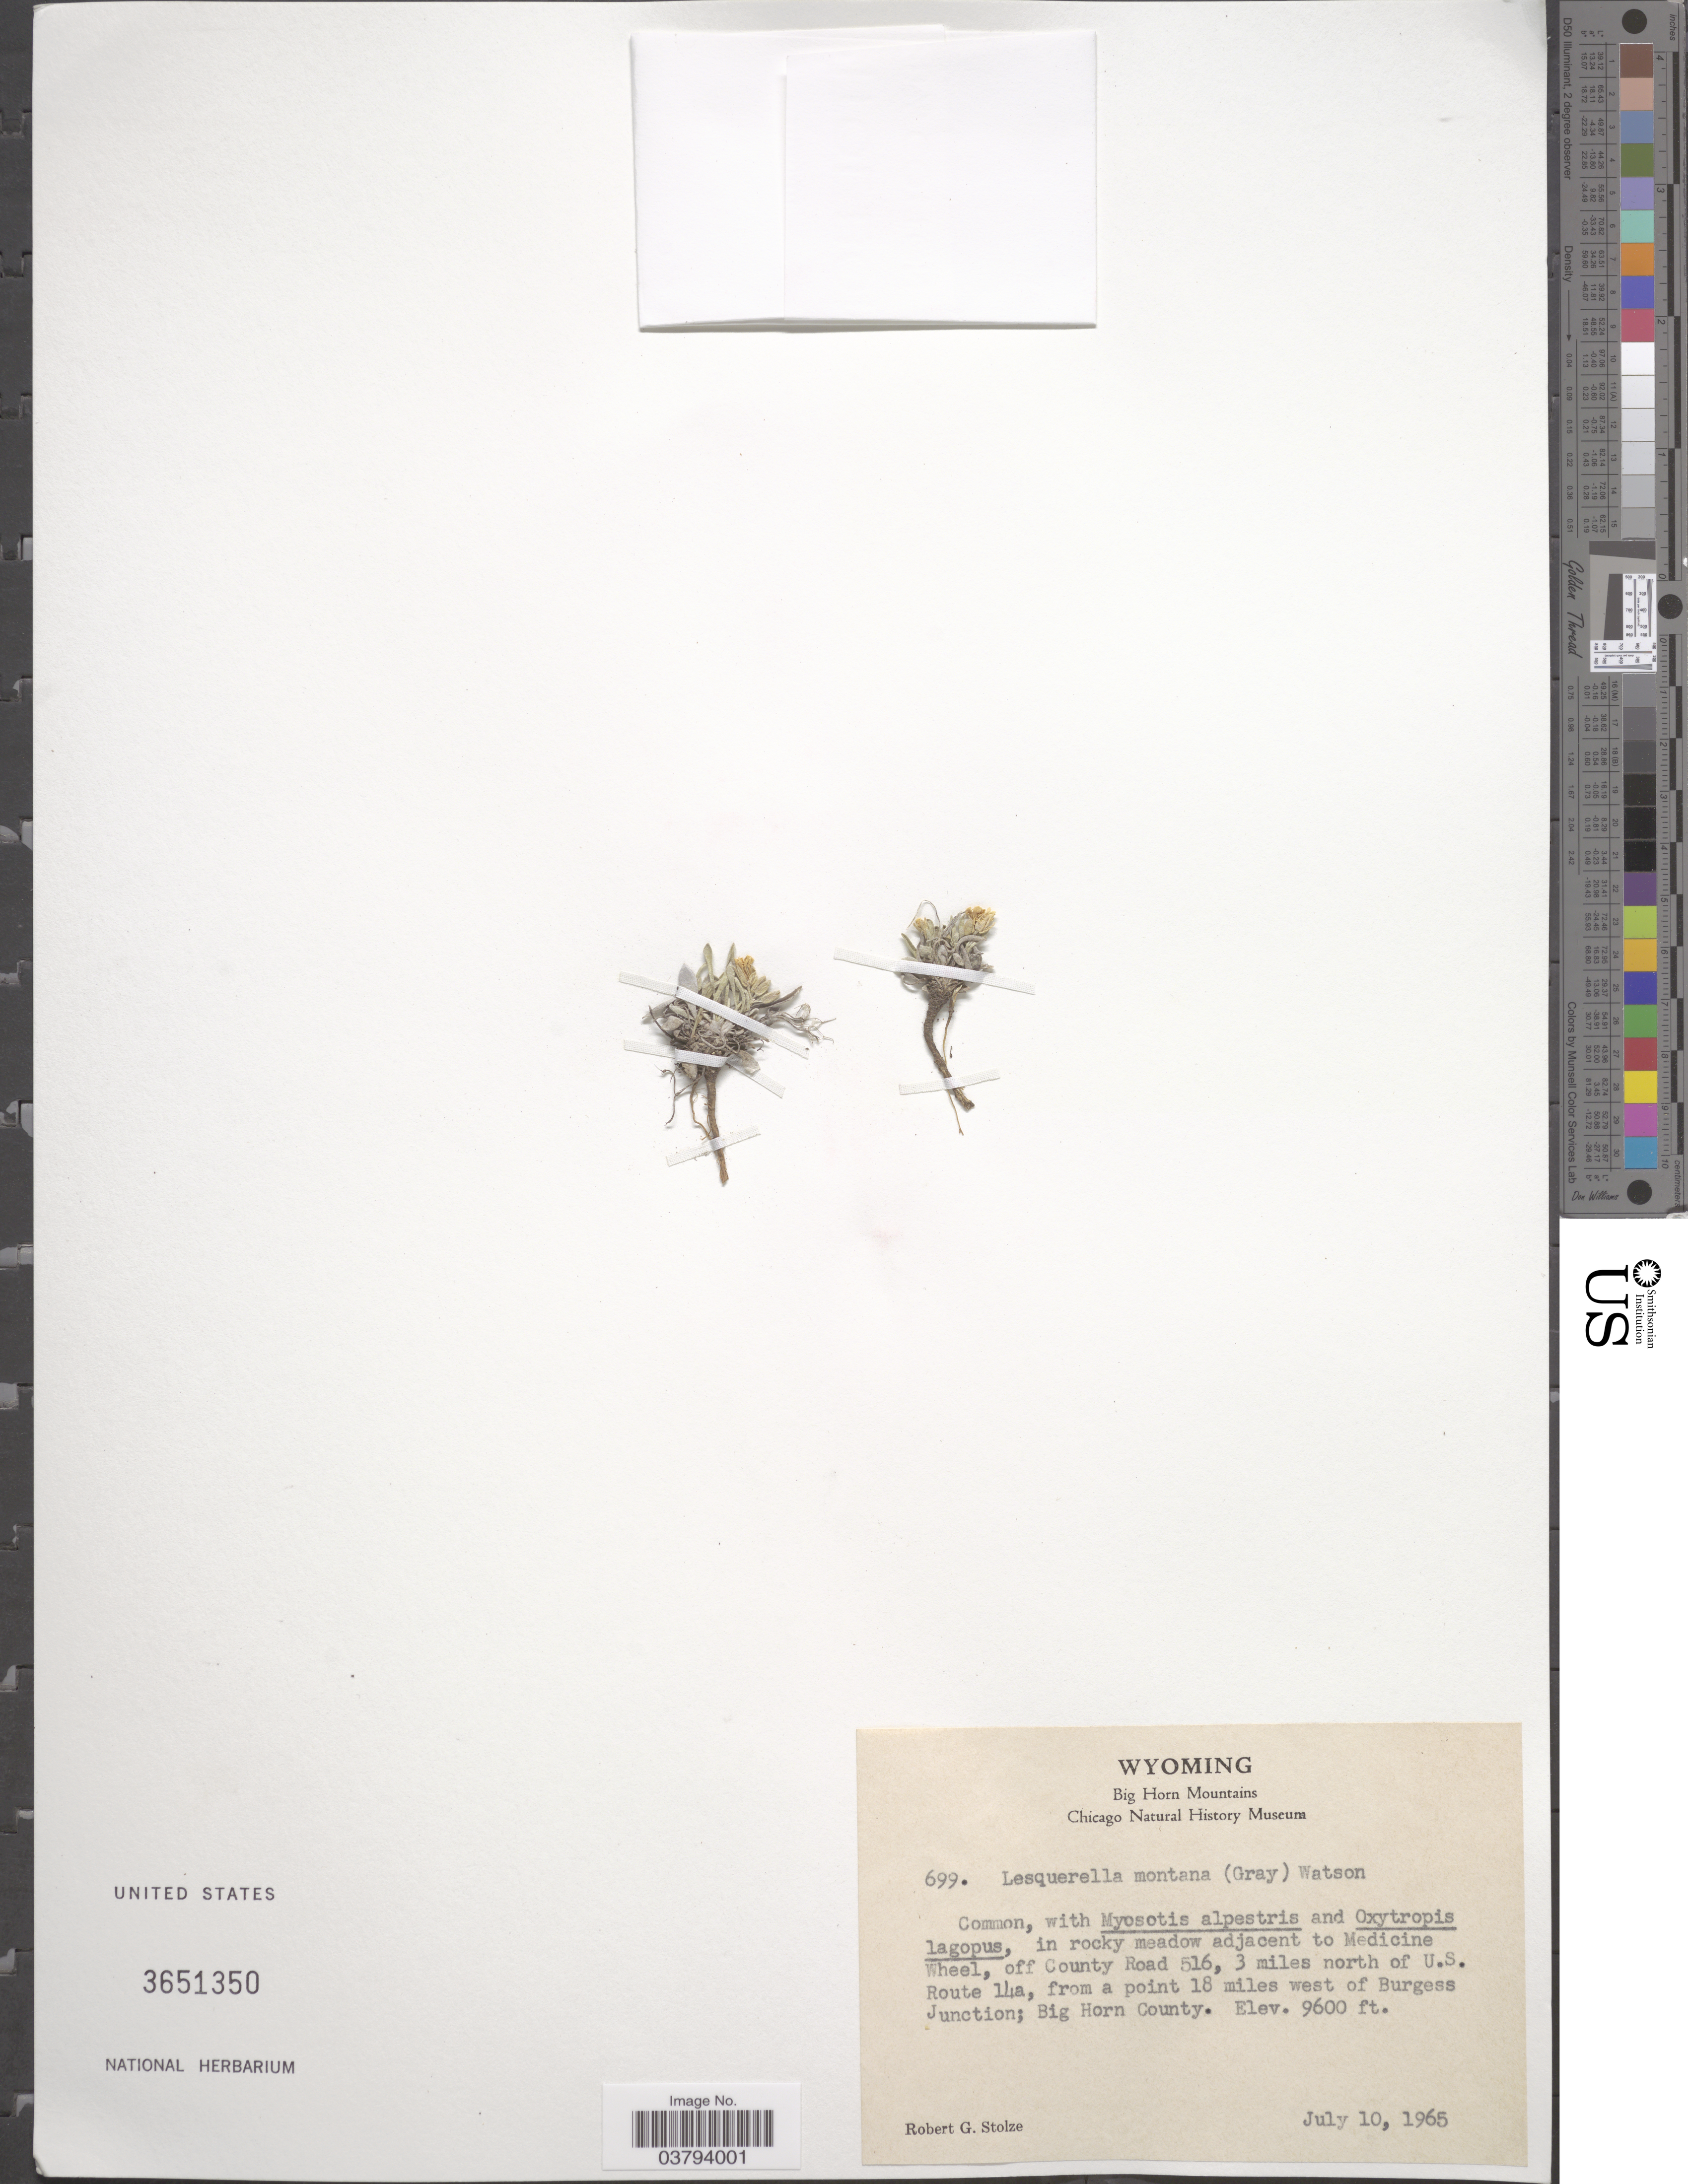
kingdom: Plantae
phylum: Tracheophyta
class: Magnoliopsida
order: Brassicales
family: Brassicaceae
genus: Lesquerella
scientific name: Lesquerella montana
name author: (A. Gray) S. Watson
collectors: R. G. Stolze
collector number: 699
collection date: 1965-07-10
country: United States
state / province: Wyoming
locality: Big Horn Mountains. In rocky meadow adjacent to Medicine Wheel, off County Road 516, 3 miles north of U.S. Route 14a, from a point 18 miles west of Burgess Junction; Big Horn County.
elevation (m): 2926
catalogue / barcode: US 3651350